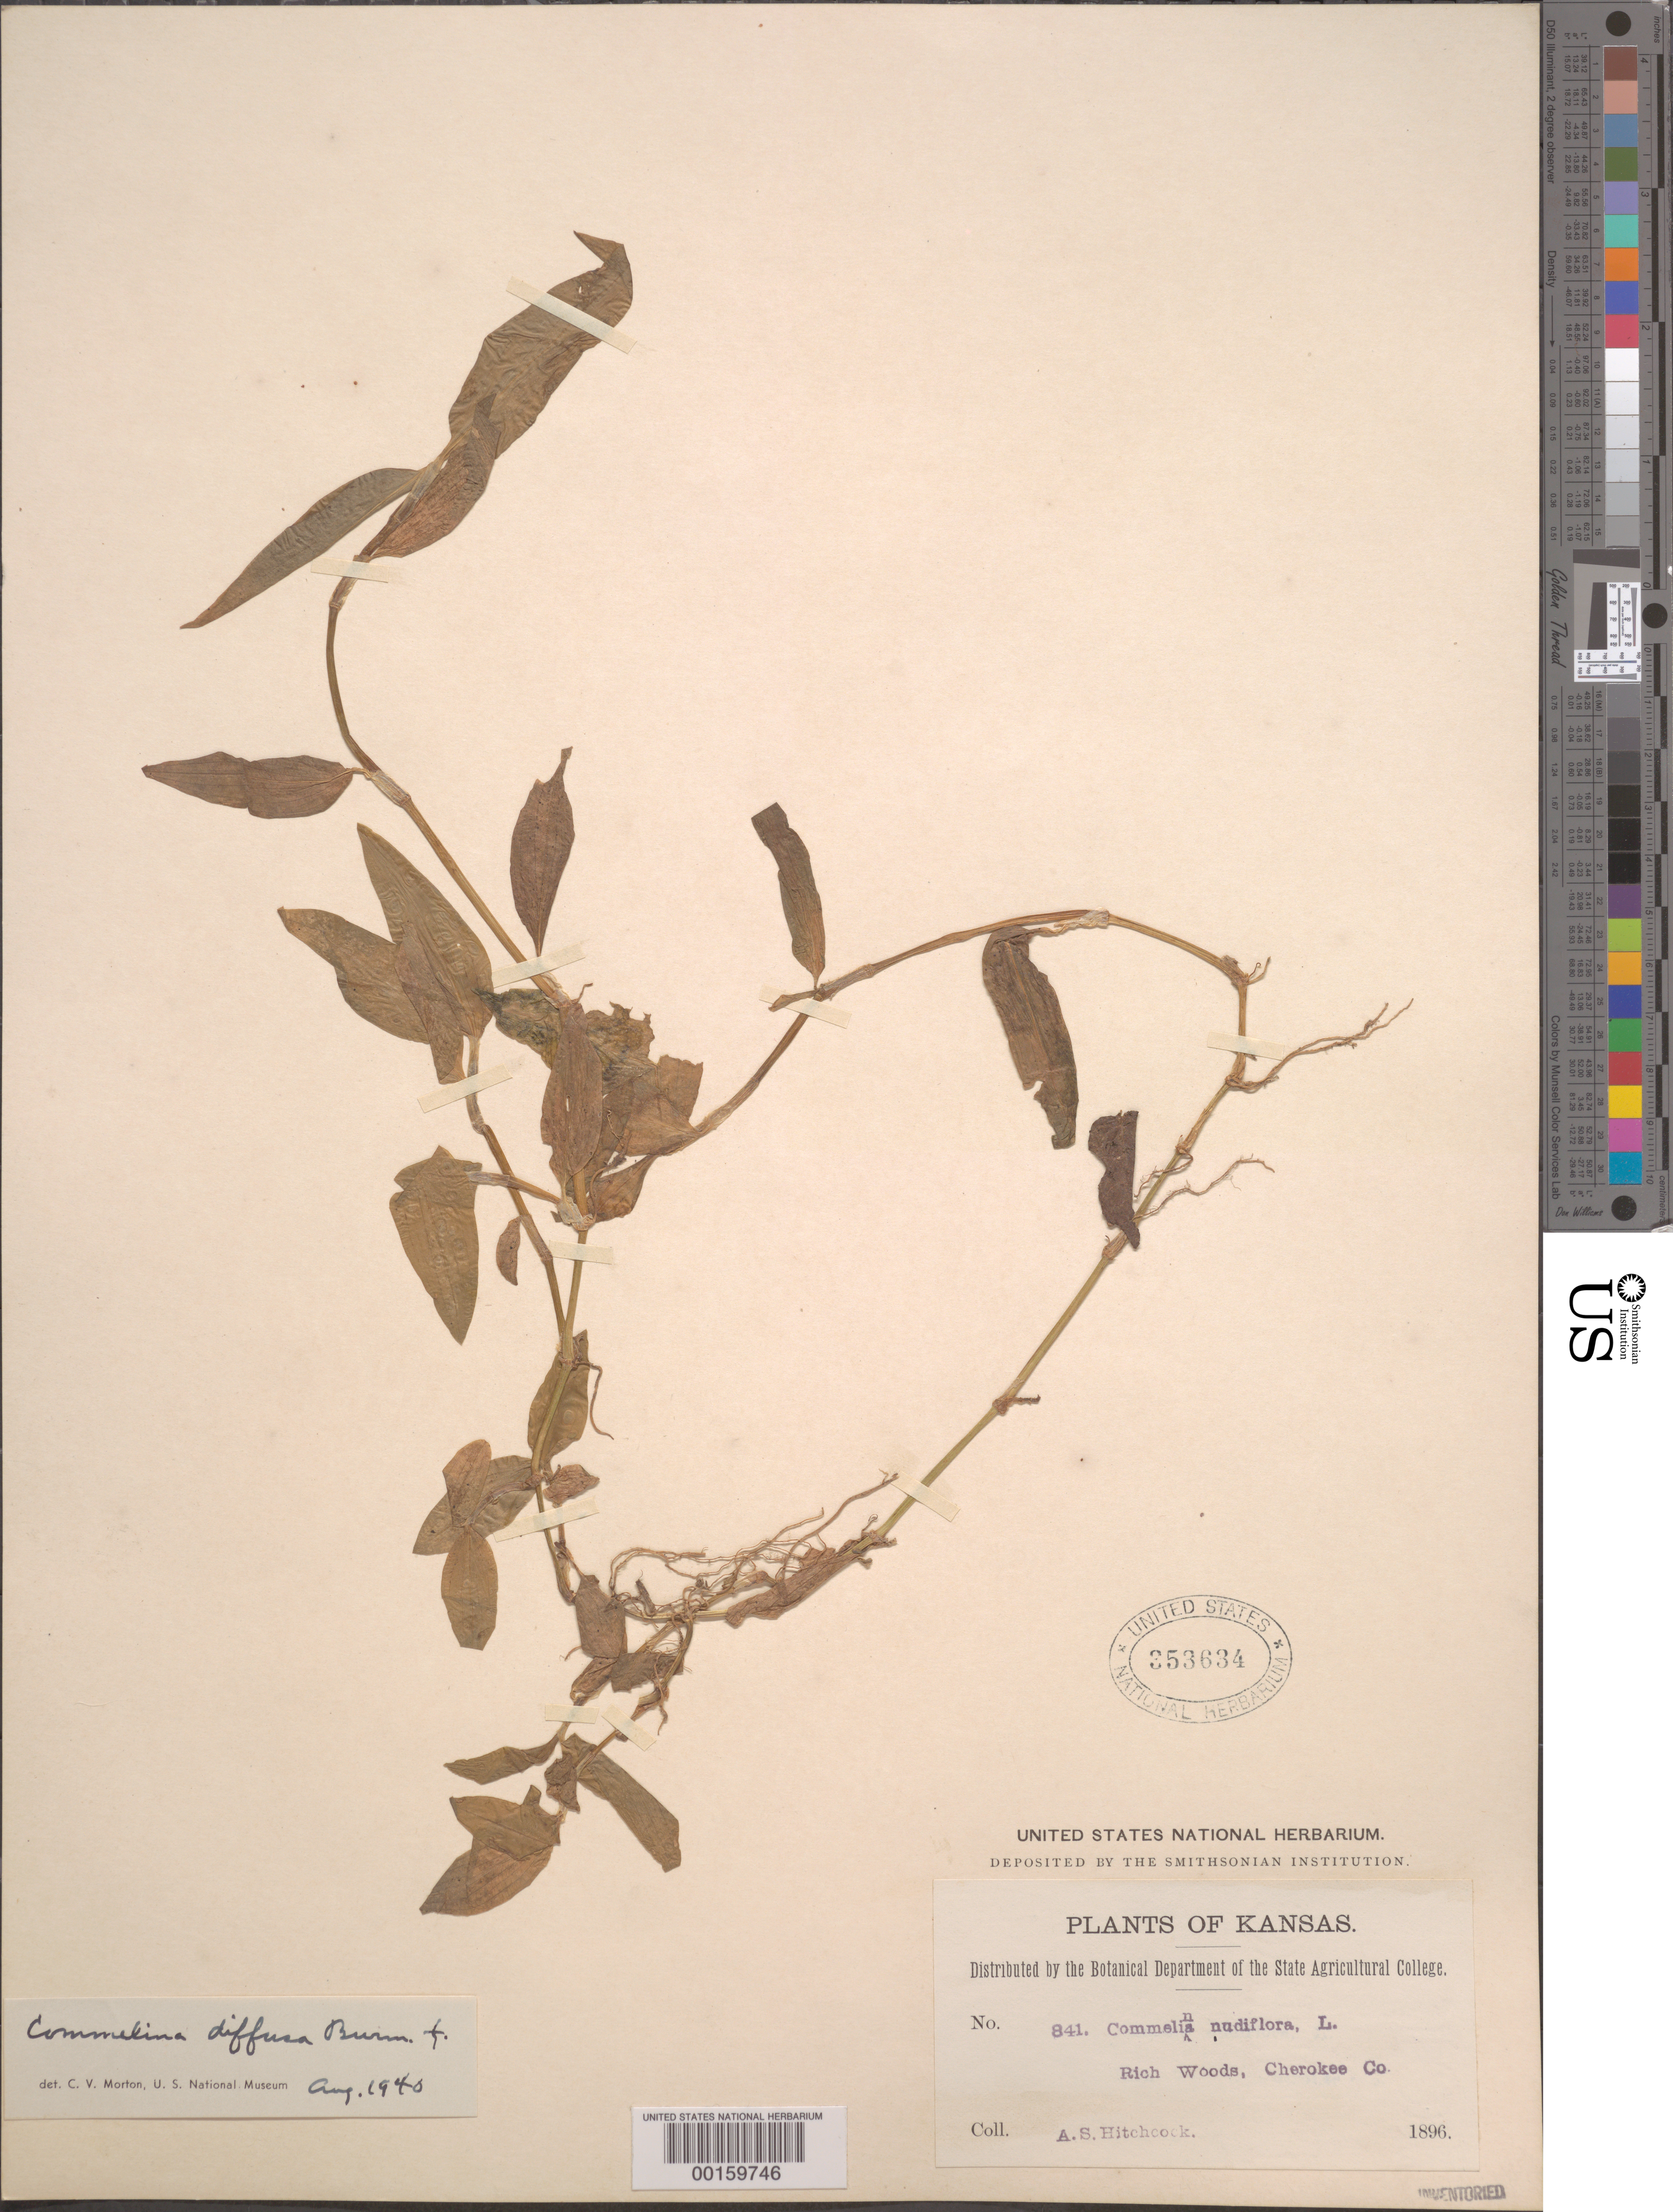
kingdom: Plantae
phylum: Tracheophyta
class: Liliopsida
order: Commelinales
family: Commelinaceae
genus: Commelina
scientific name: Commelina diffusa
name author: Burm. f.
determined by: Morton, C. V.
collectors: A. S. Hitchcock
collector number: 841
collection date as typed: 1896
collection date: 1896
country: United States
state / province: Kansas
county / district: Cherokee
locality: Rich woods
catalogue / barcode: US 353634